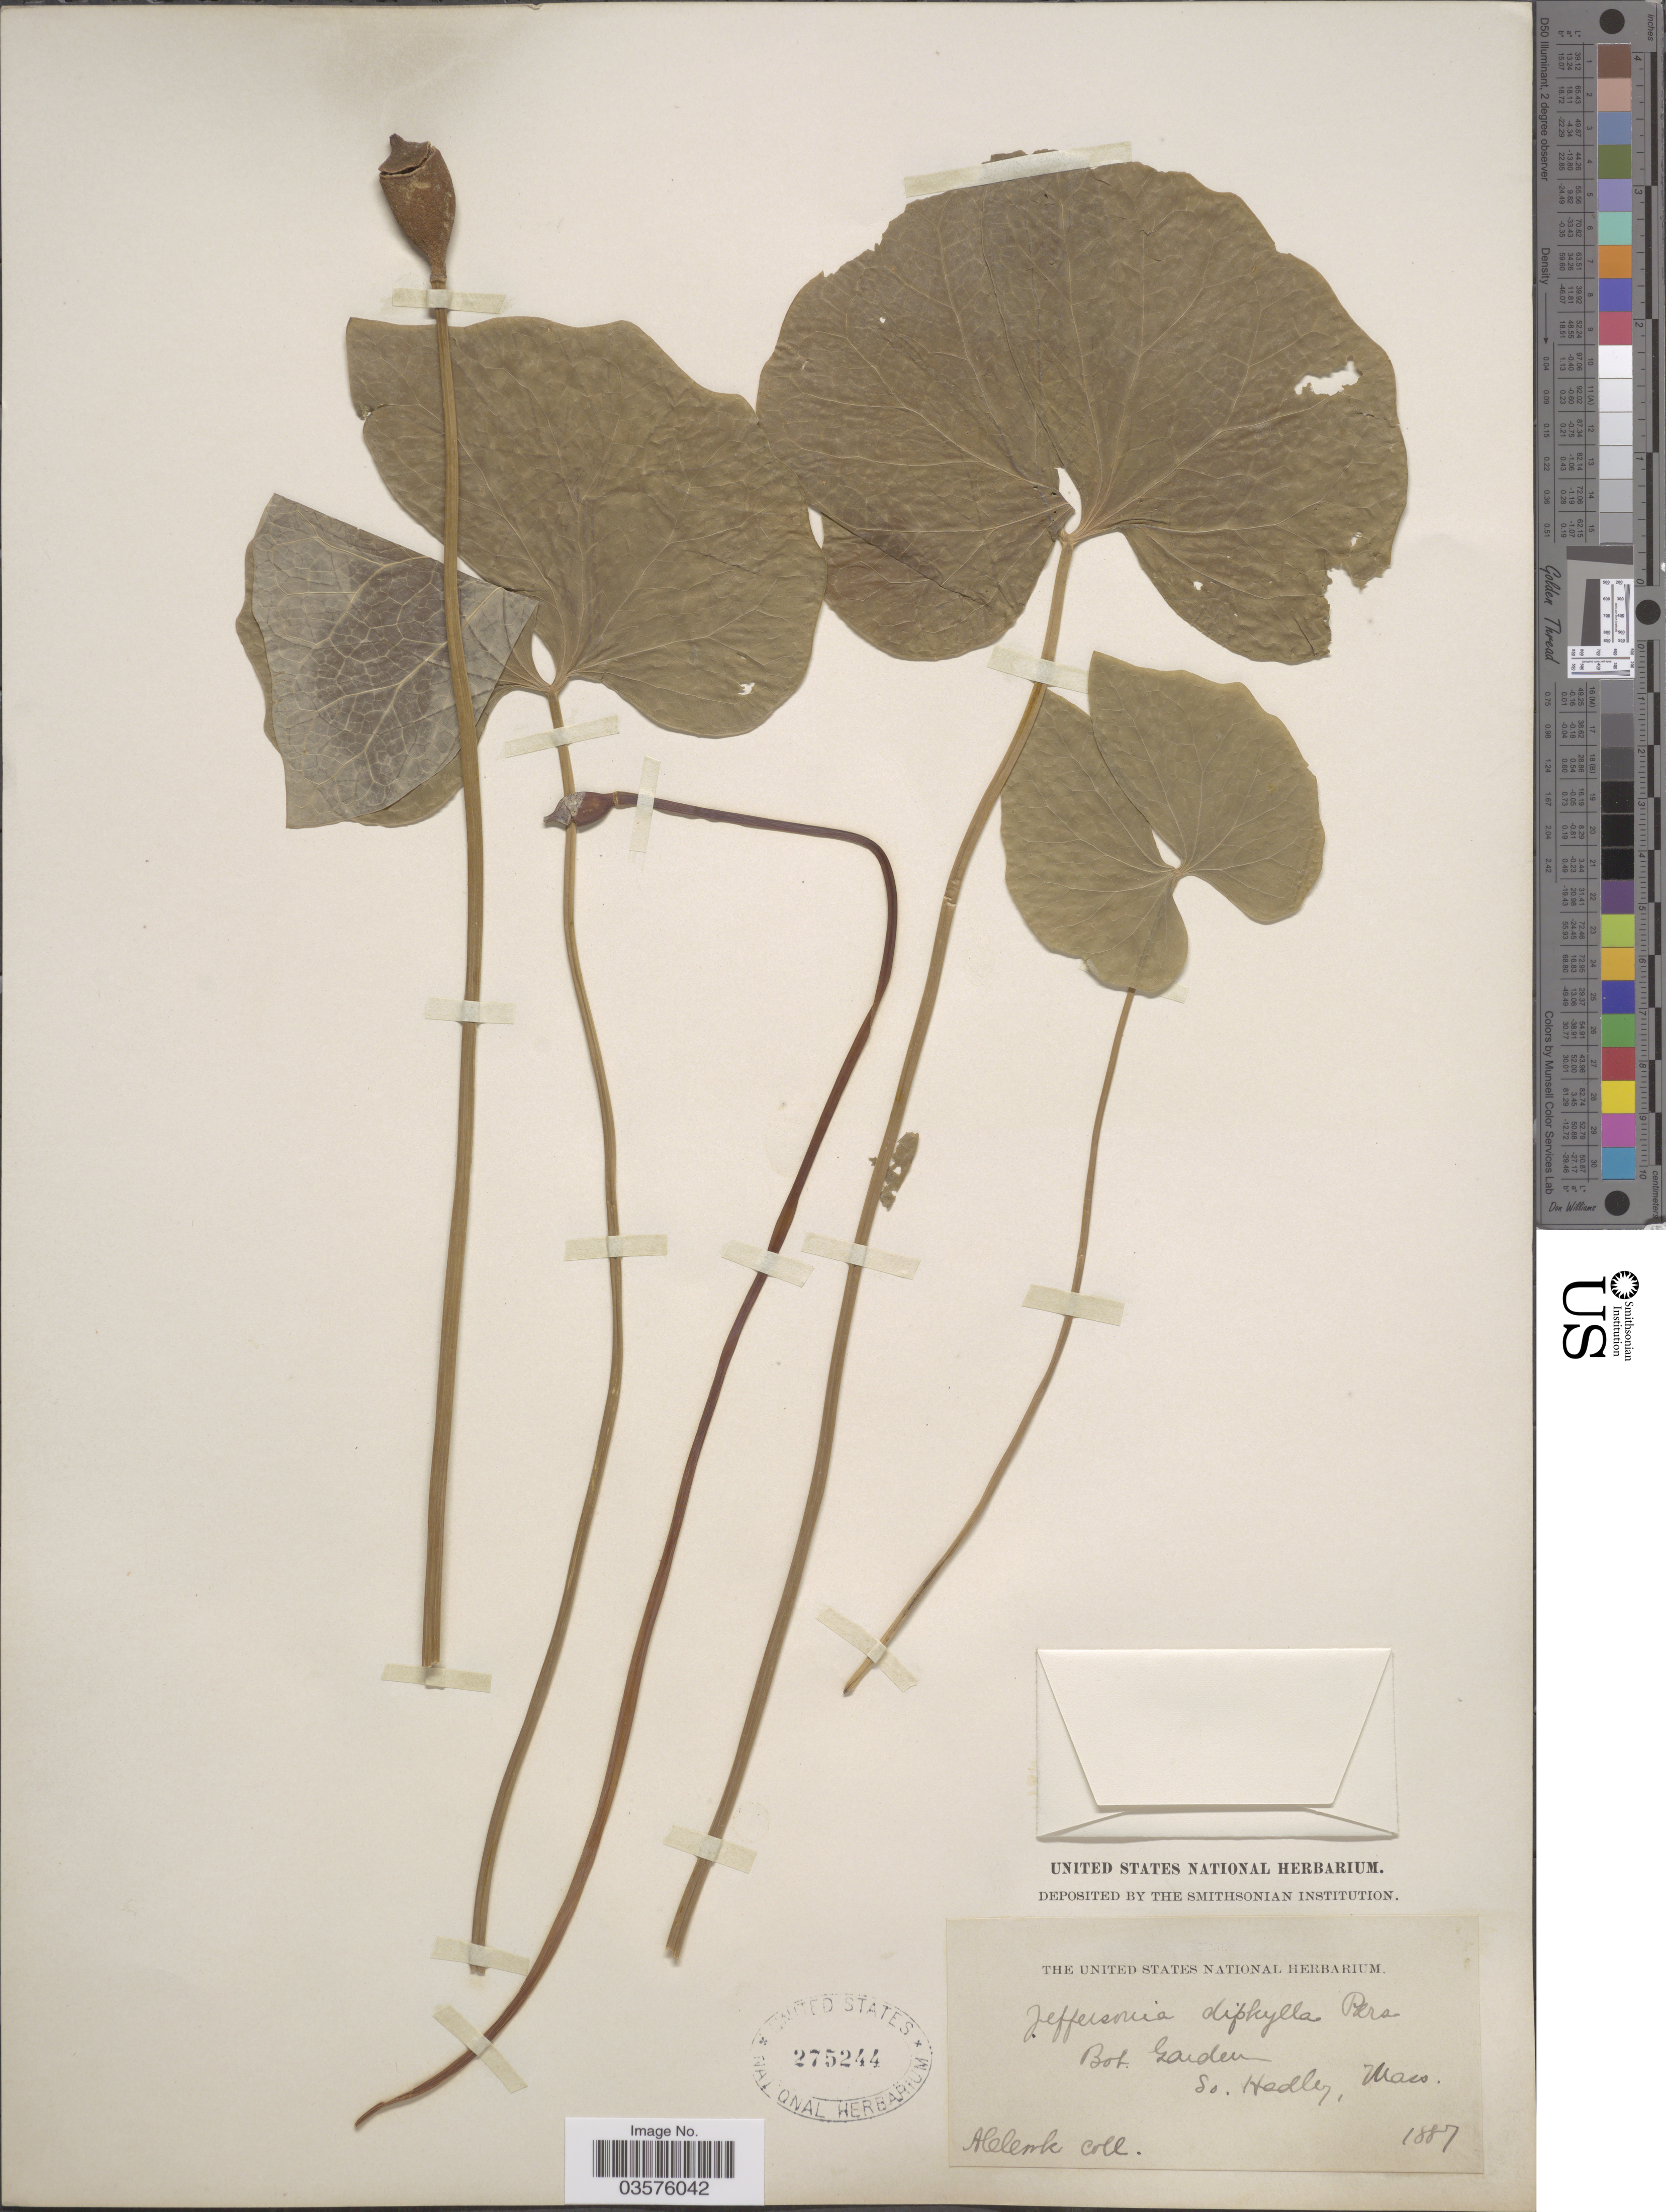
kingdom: Plantae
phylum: Tracheophyta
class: Magnoliopsida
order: Ranunculales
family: Berberidaceae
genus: Jeffersonia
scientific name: Jeffersonia diphylla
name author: (L.) Pers.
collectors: A. Cook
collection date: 1887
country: United States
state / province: Massachusetts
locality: Bot. Garden. So. Hadley.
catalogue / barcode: US 275244